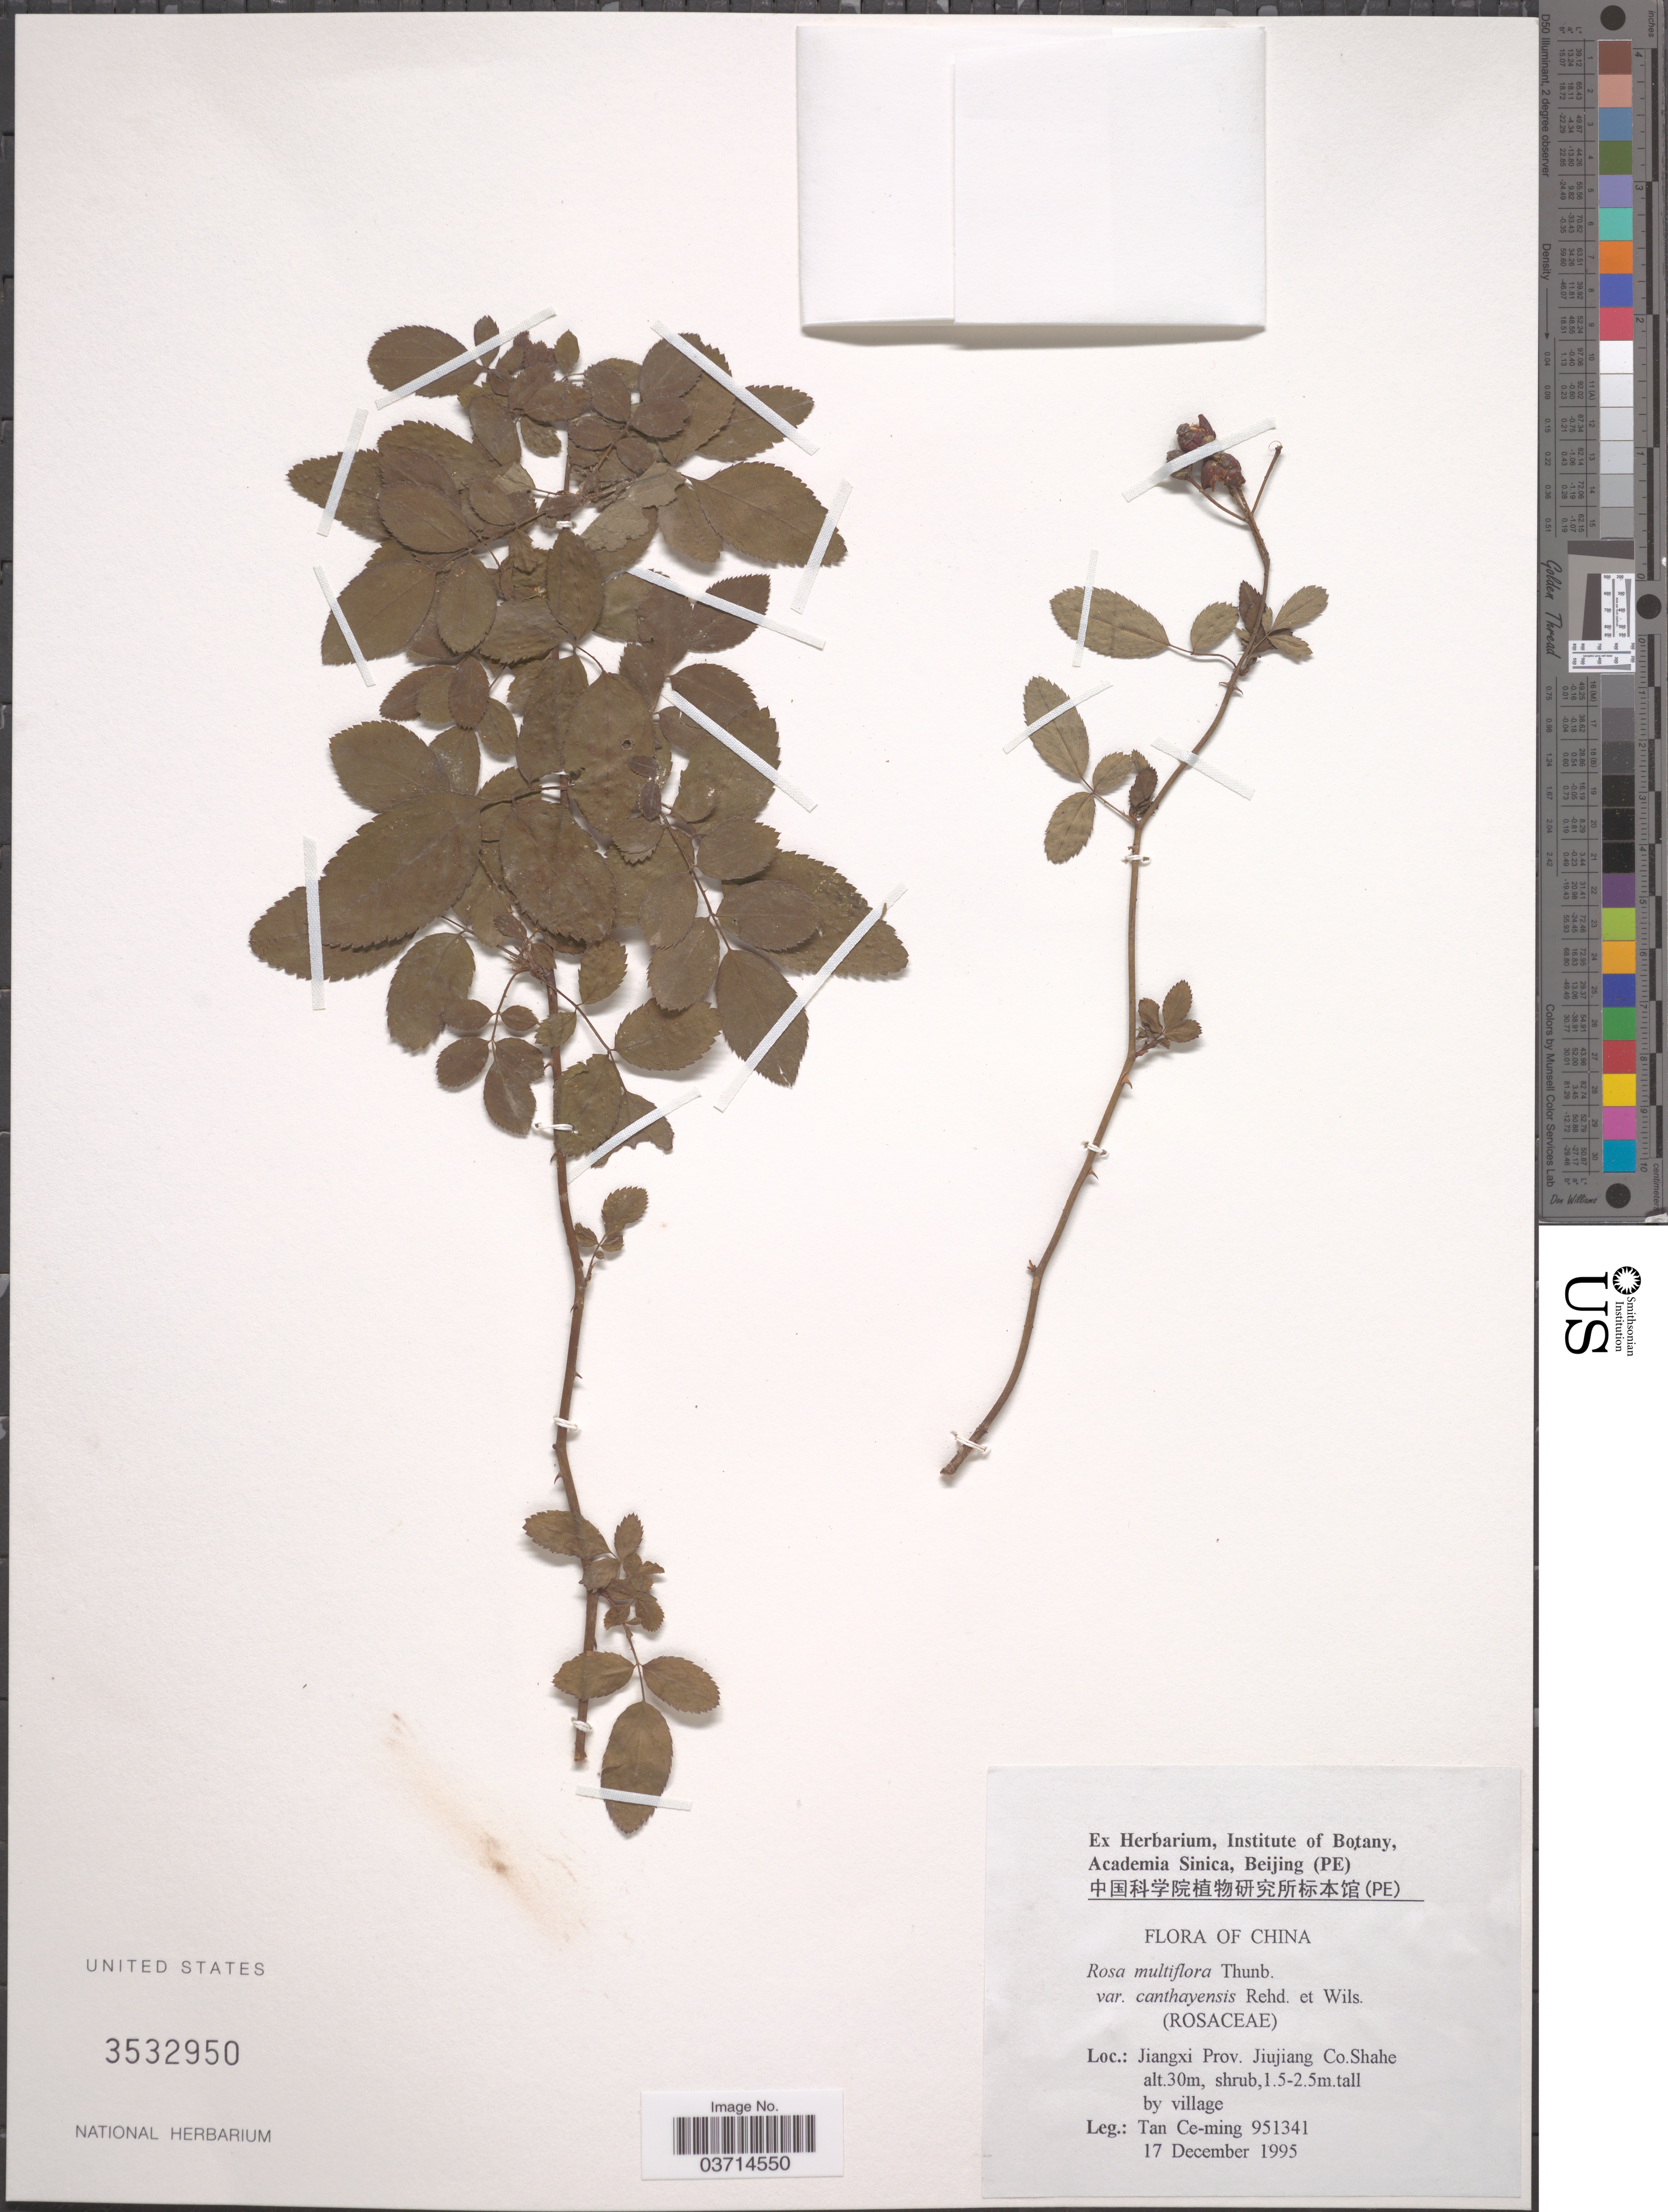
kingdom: Plantae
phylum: Tracheophyta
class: Magnoliopsida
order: Rosales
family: Rosaceae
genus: Rosa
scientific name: Rosa multiflora var. cathayensis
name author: Rehder & E.H. Wilson in Sarg.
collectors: Tan Ce-Ming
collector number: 951341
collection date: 1995-12-17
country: China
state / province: Jiangxi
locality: Jiujiang Co. Shahe.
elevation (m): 30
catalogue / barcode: US 3532950